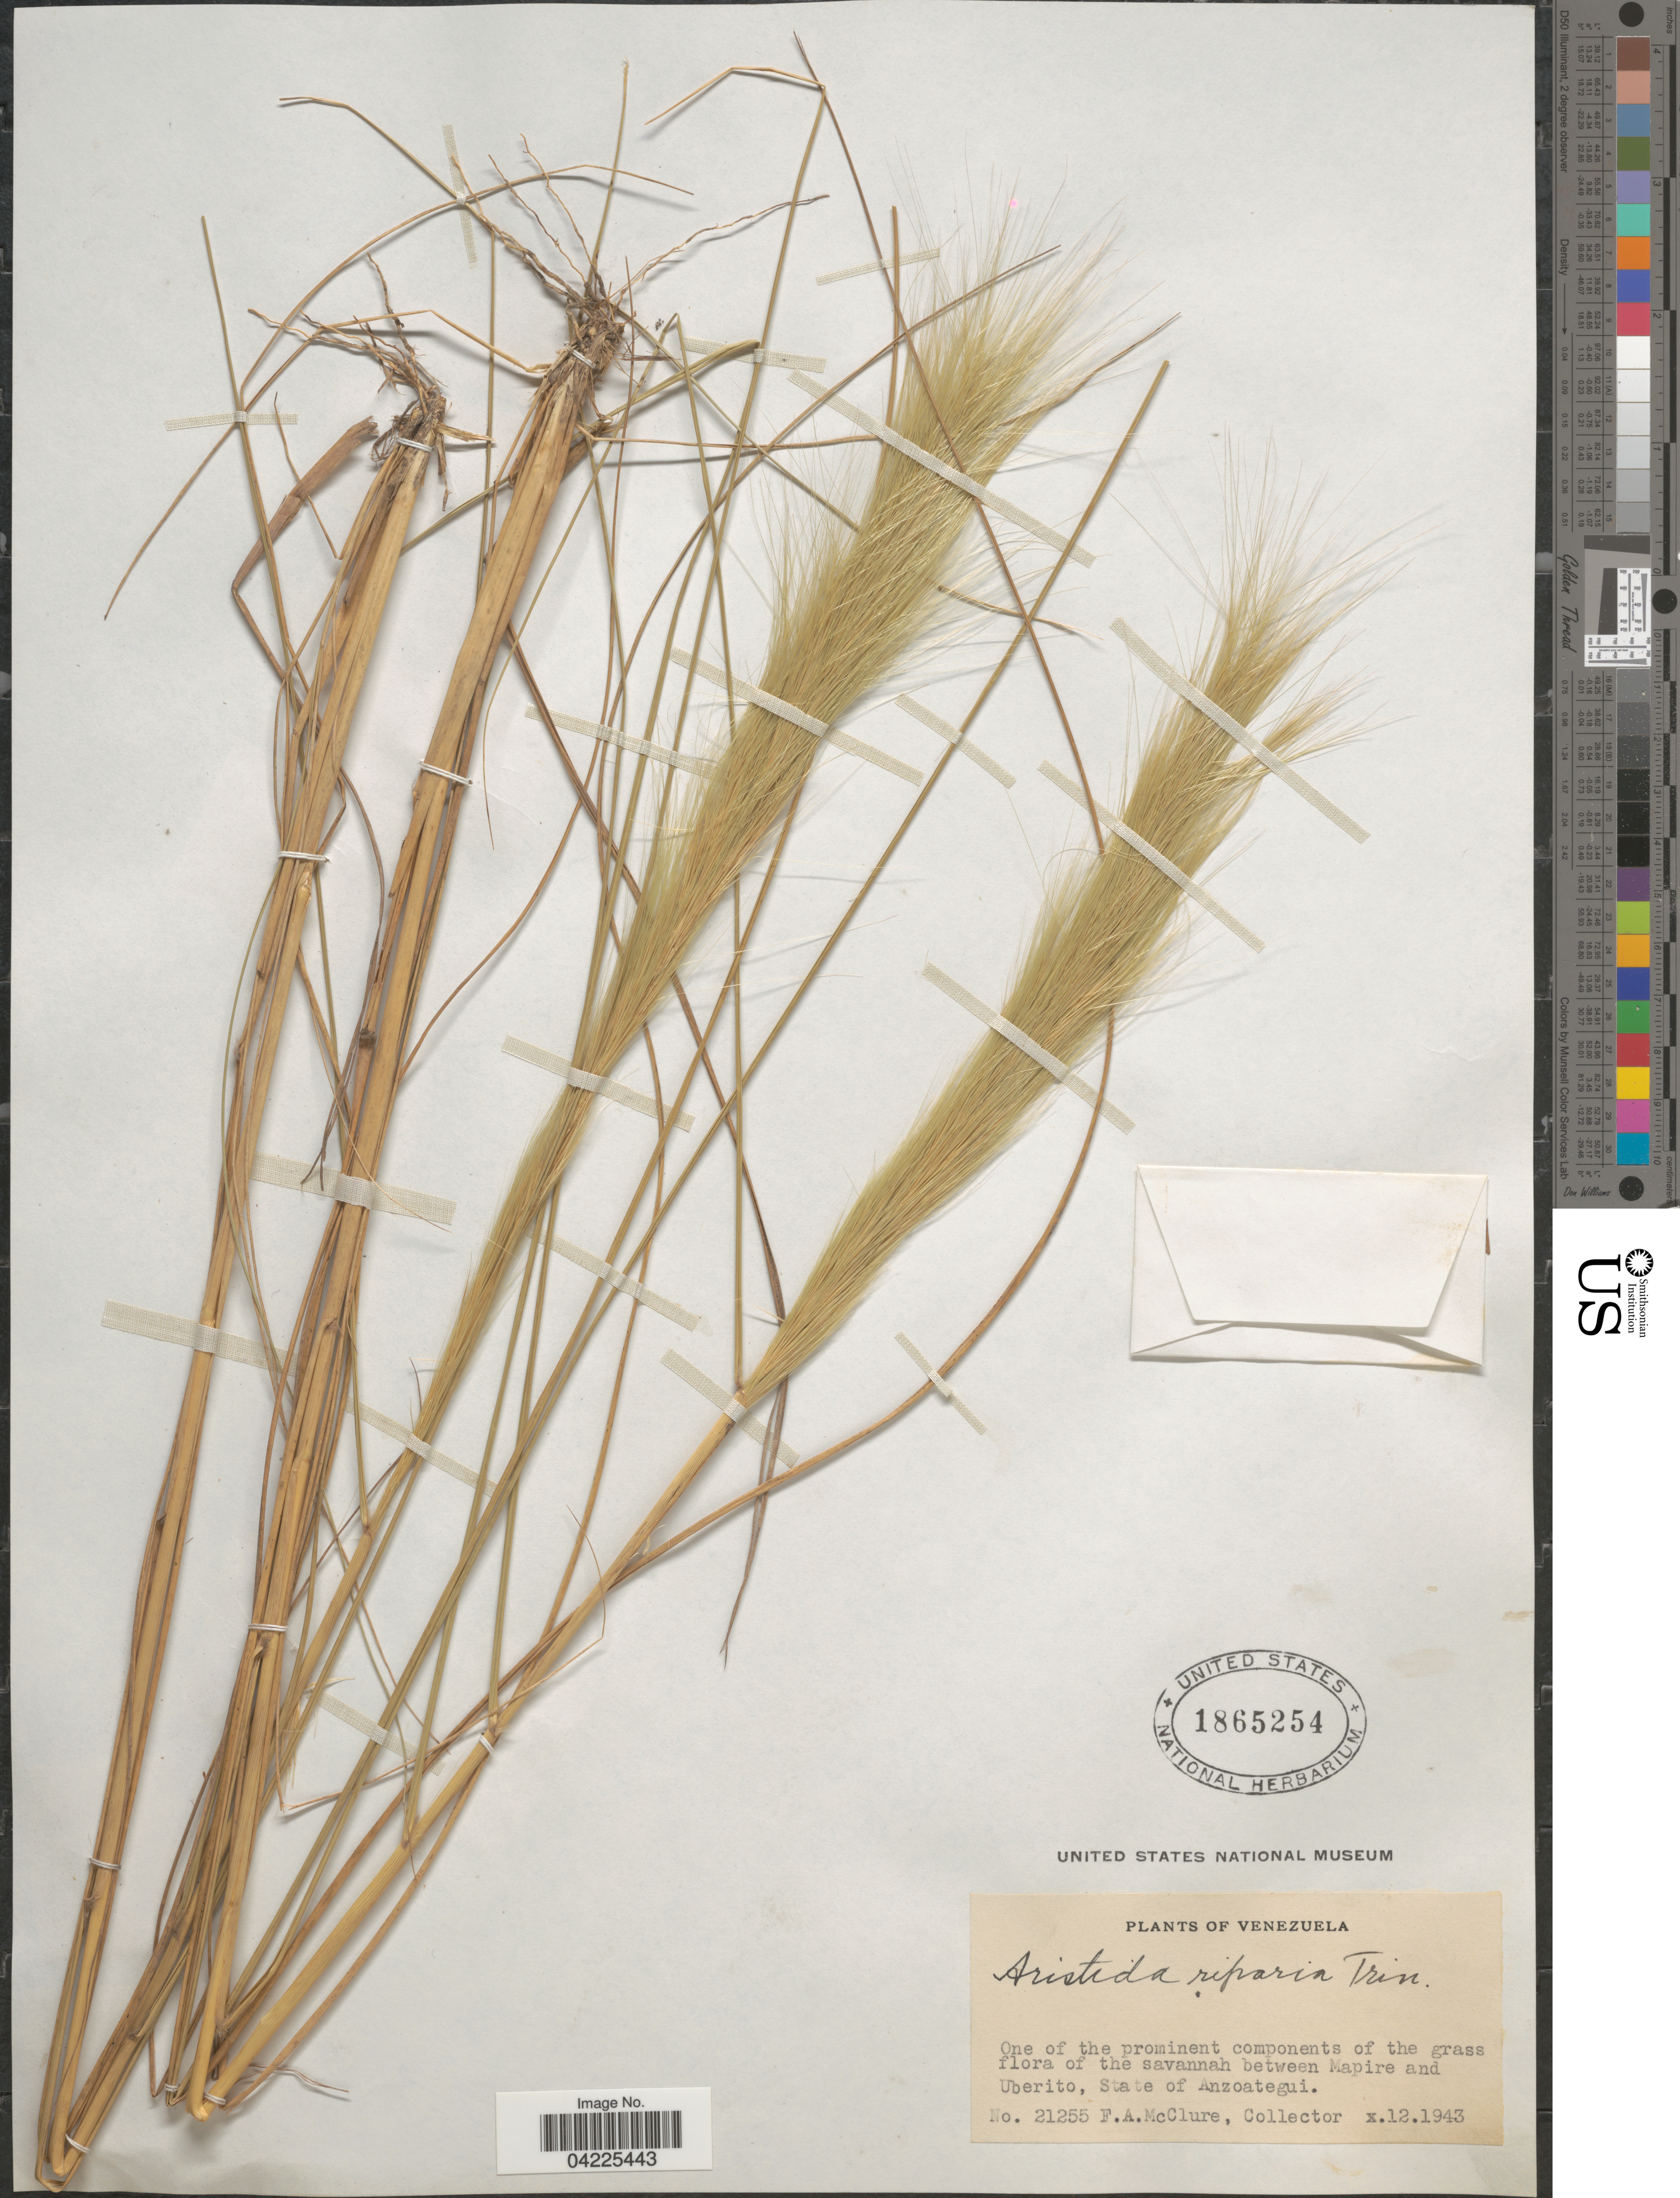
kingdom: Plantae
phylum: Tracheophyta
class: Liliopsida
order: Poales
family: Poaceae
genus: Aristida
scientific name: Aristida riparia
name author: Trin.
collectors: F. A. McClure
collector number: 21255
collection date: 1943-10-12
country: Venezuela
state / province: Anzoategui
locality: One of the prominent components of the grass flora of the savannah between Mapire and Uberito.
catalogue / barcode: US 1865254